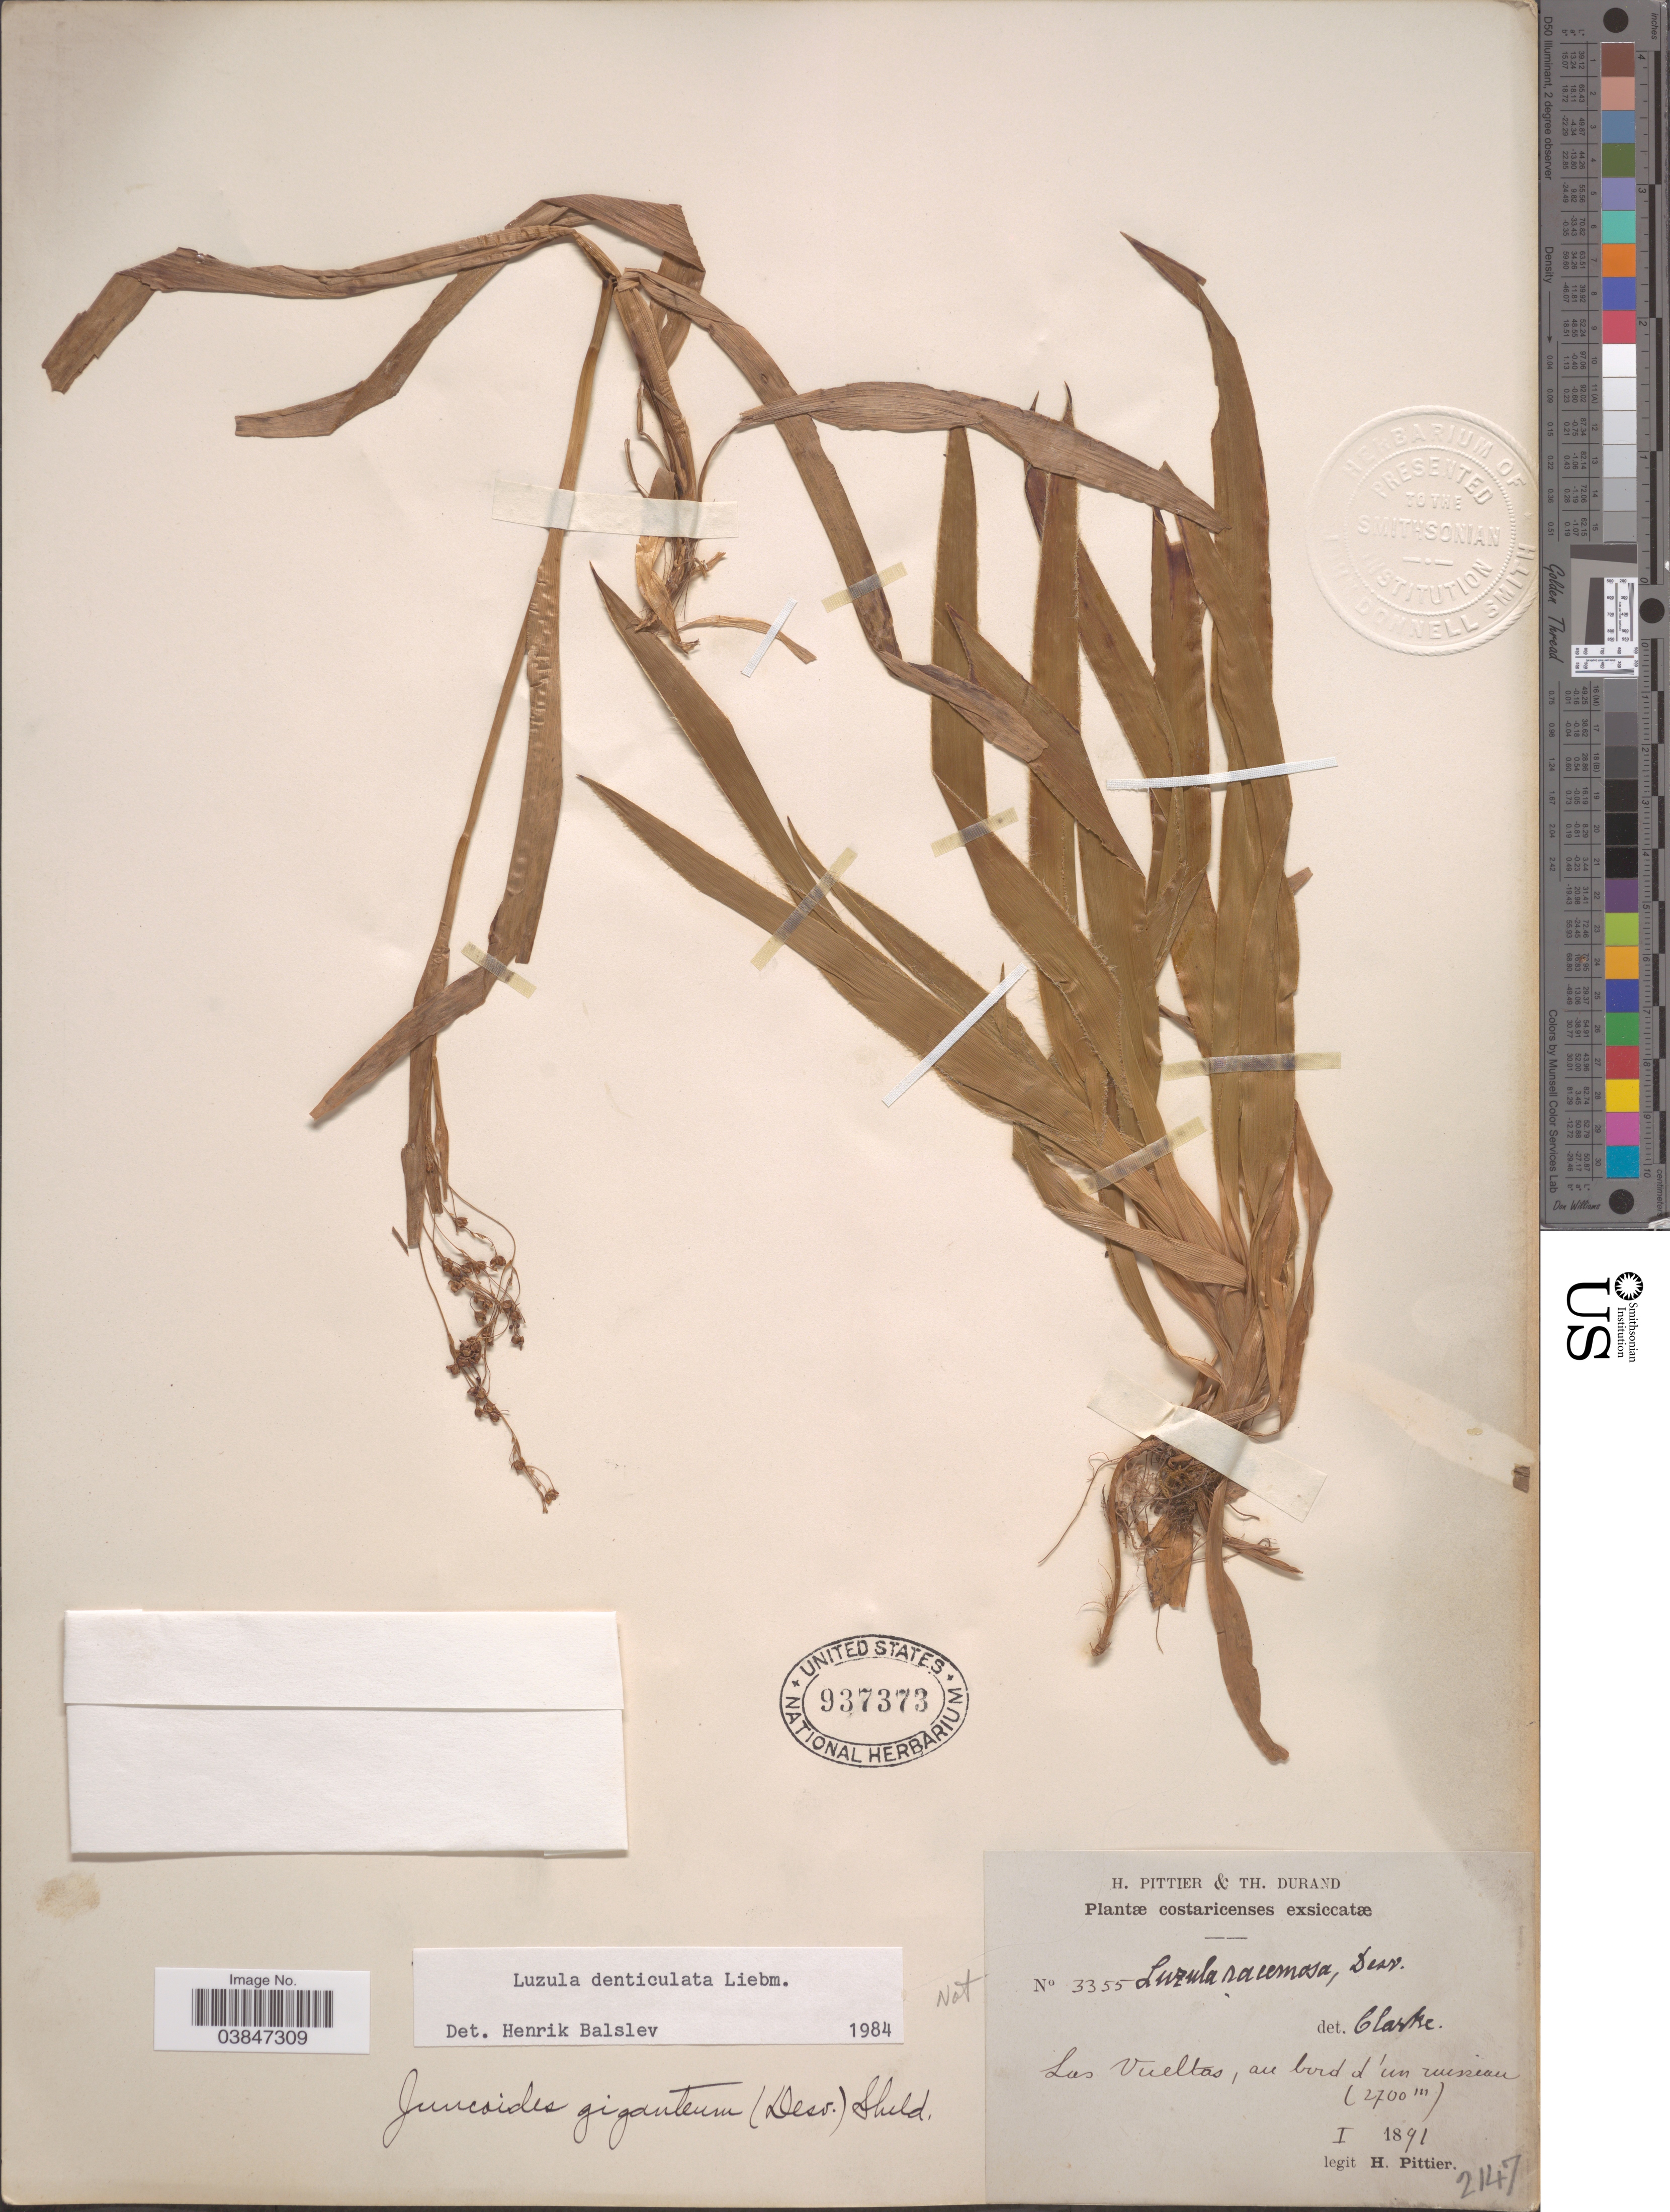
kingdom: Plantae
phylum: Tracheophyta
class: Liliopsida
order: Poales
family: Juncaceae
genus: Luzula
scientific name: Luzula denticulata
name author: Liebm.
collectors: H. F. Pittier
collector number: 3355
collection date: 1891-01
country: Costa Rica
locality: Las Vueltas, au bord d'un ruisseau.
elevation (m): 2700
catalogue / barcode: US 937373